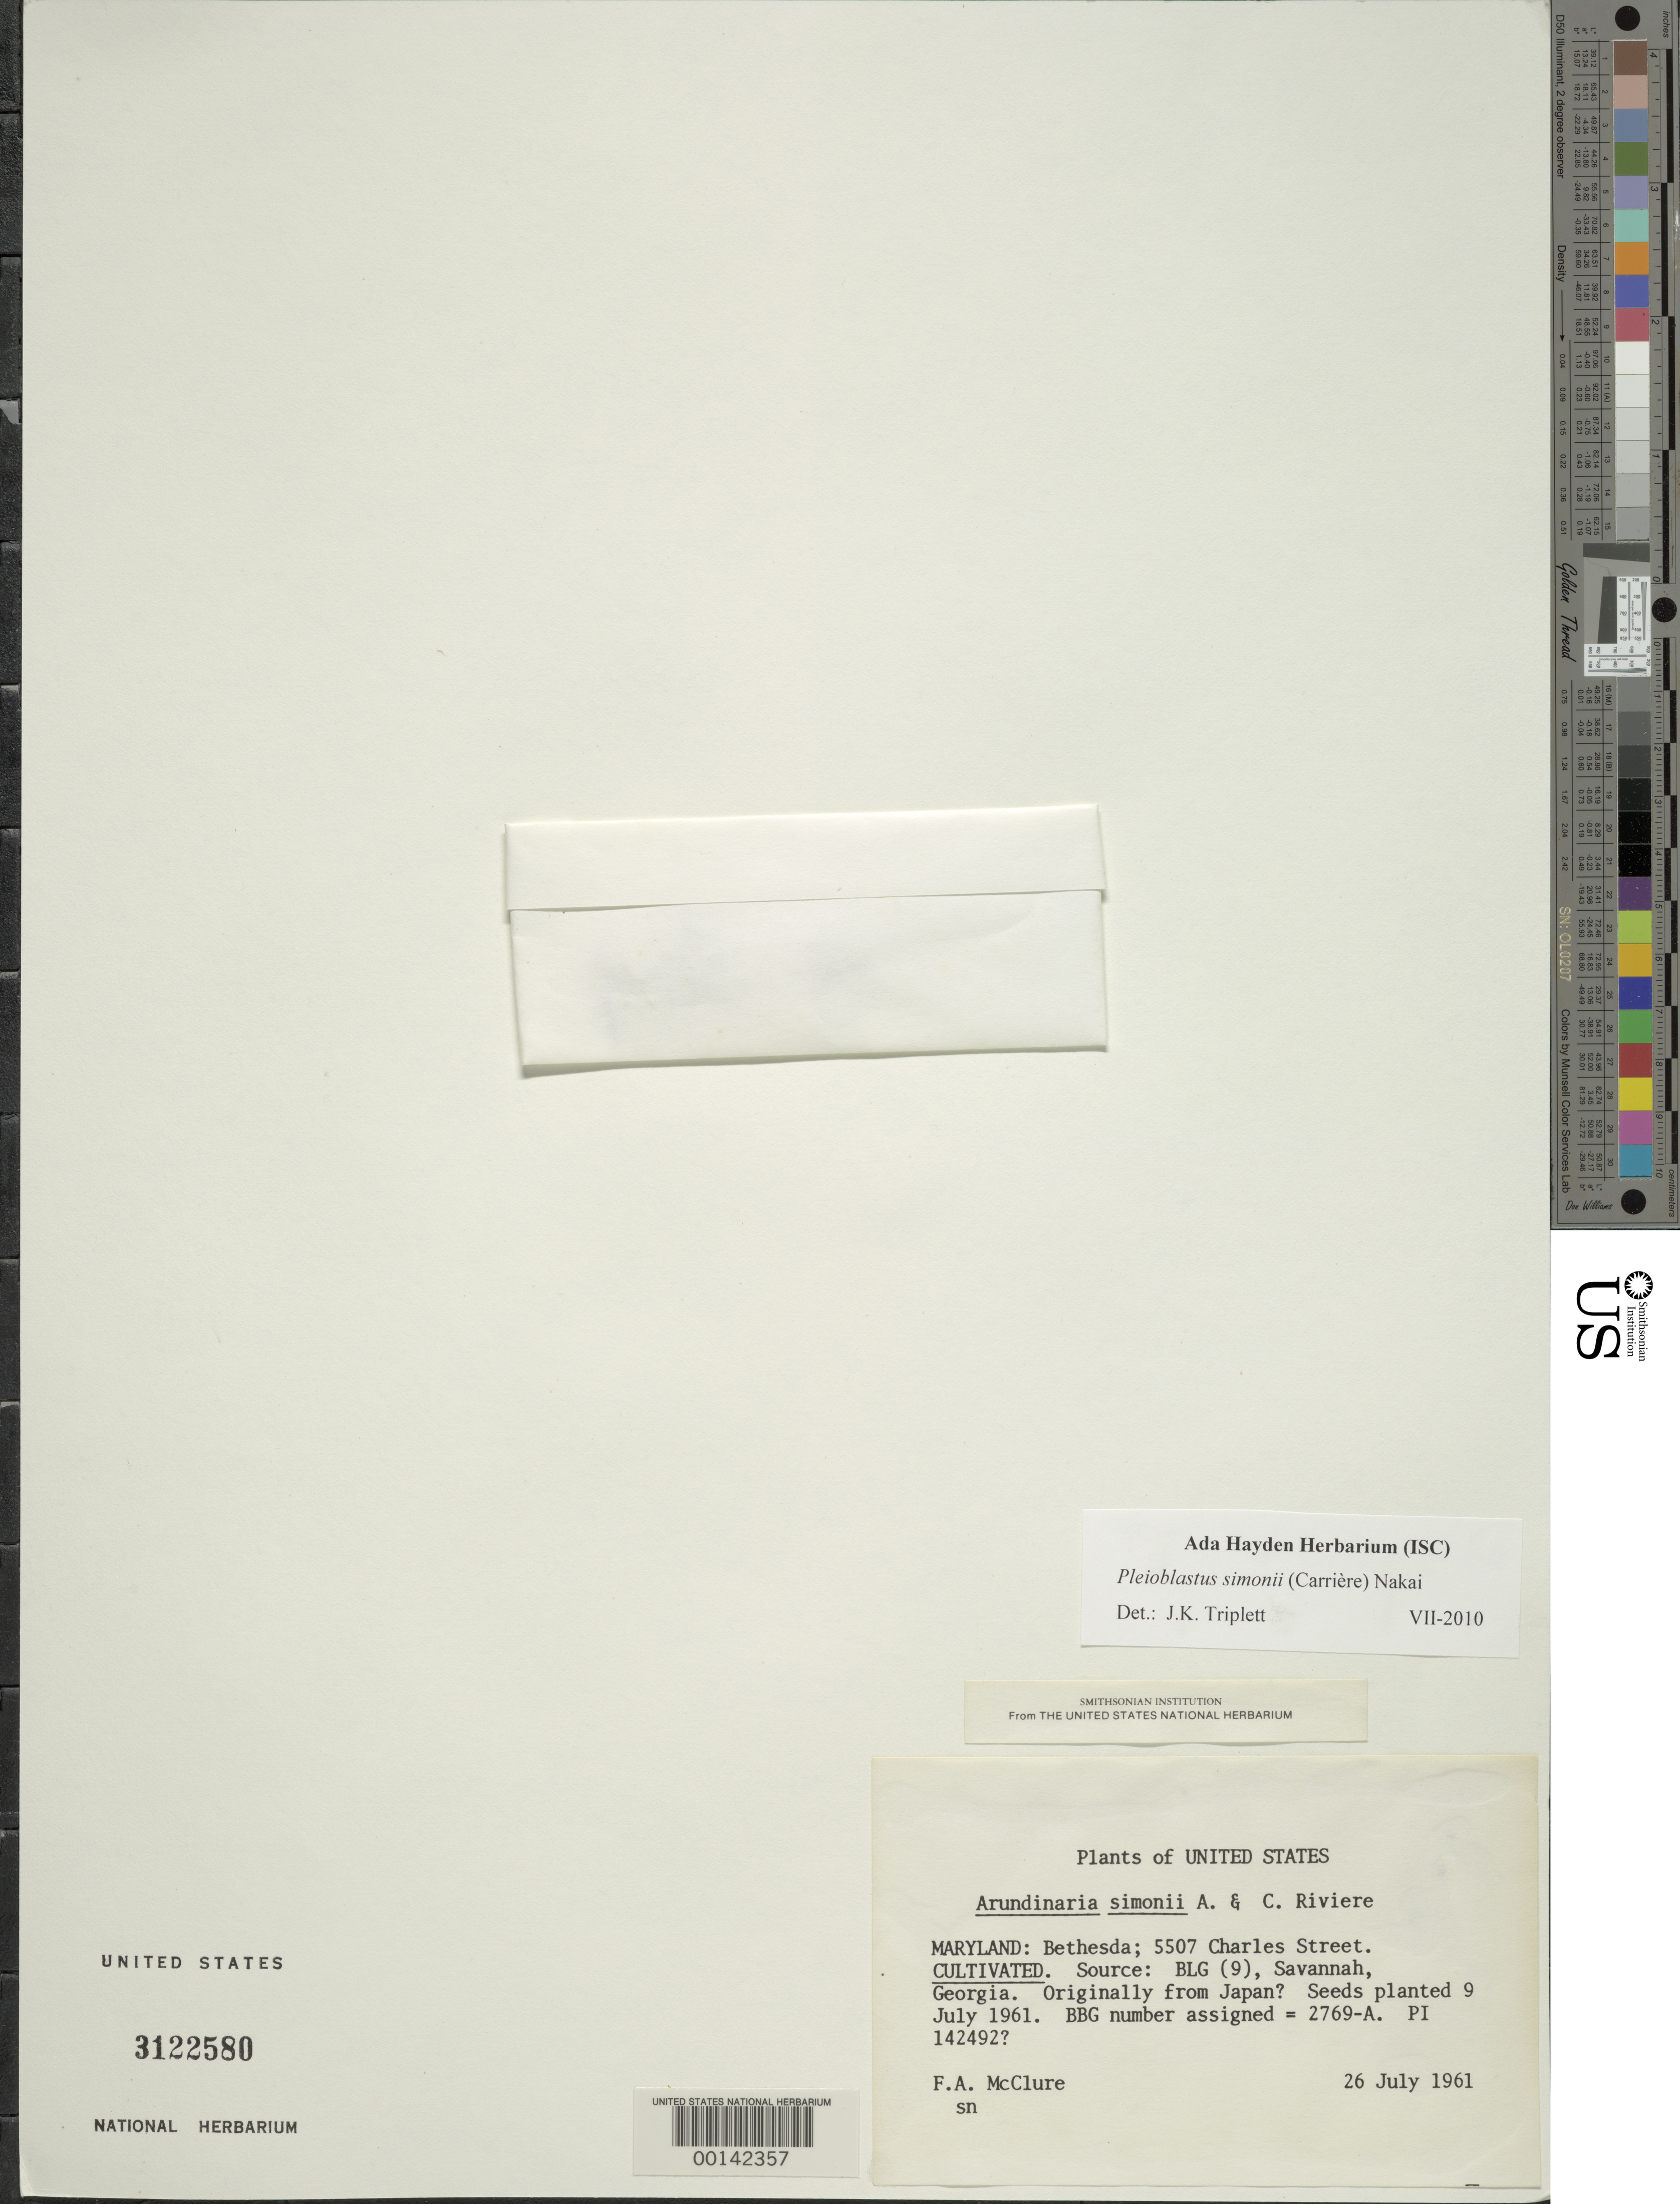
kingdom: Plantae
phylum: Tracheophyta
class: Liliopsida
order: Poales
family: Poaceae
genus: Pleioblastus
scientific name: Pleioblastus simonii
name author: (Carrière) Nakai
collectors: F. A. McClure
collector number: BBG-2769-A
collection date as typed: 26 Jul 1961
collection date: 1961-07-26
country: United States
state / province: Maryland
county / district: Montgomery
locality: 5507 Charles Street, Bethesda (McClure's garden)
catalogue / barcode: US 3122580